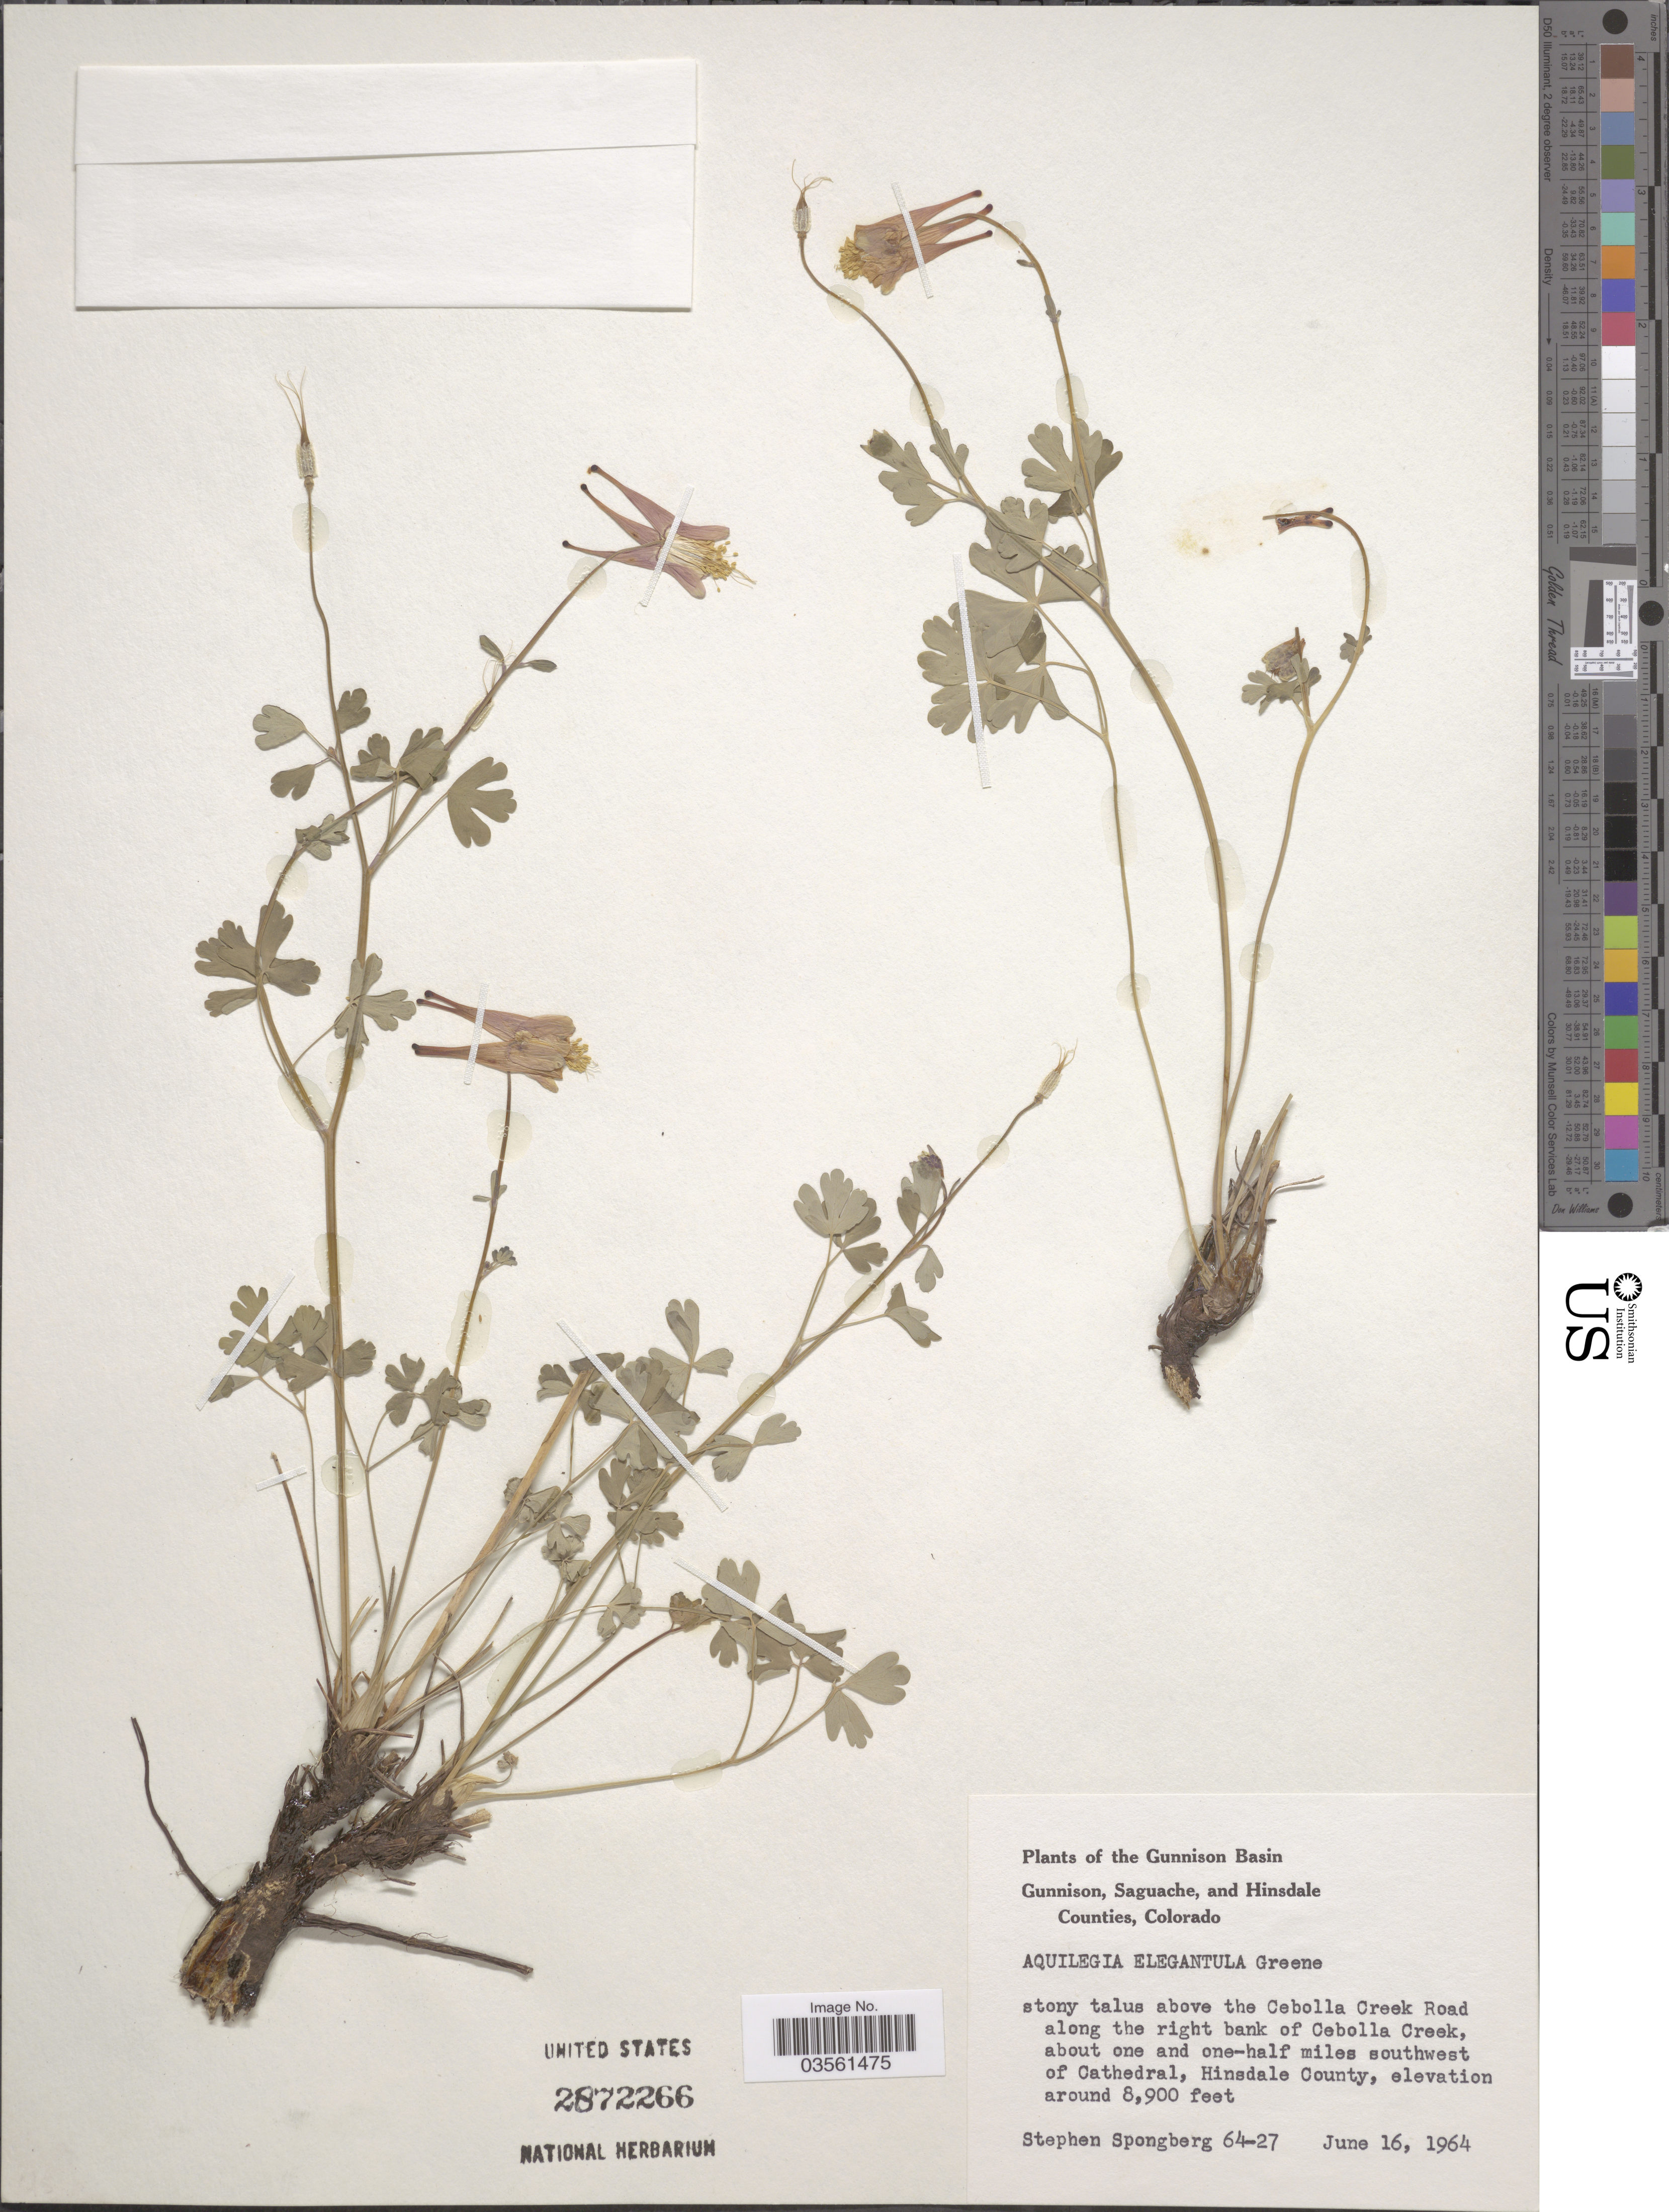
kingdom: Plantae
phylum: Tracheophyta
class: Magnoliopsida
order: Ranunculales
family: Ranunculaceae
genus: Aquilegia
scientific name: Aquilegia elegantula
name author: Greene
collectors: S. A.Spongberg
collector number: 64-27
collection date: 1964-06-16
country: United States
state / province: Colorado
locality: Gunnison Basin. Stony talus above the Cebolla Creek Road along the right bank of Cebolla Creek, about one and one-half miles southwest of Cathedral, Hinsdale County.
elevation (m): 2713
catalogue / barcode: US 2872266